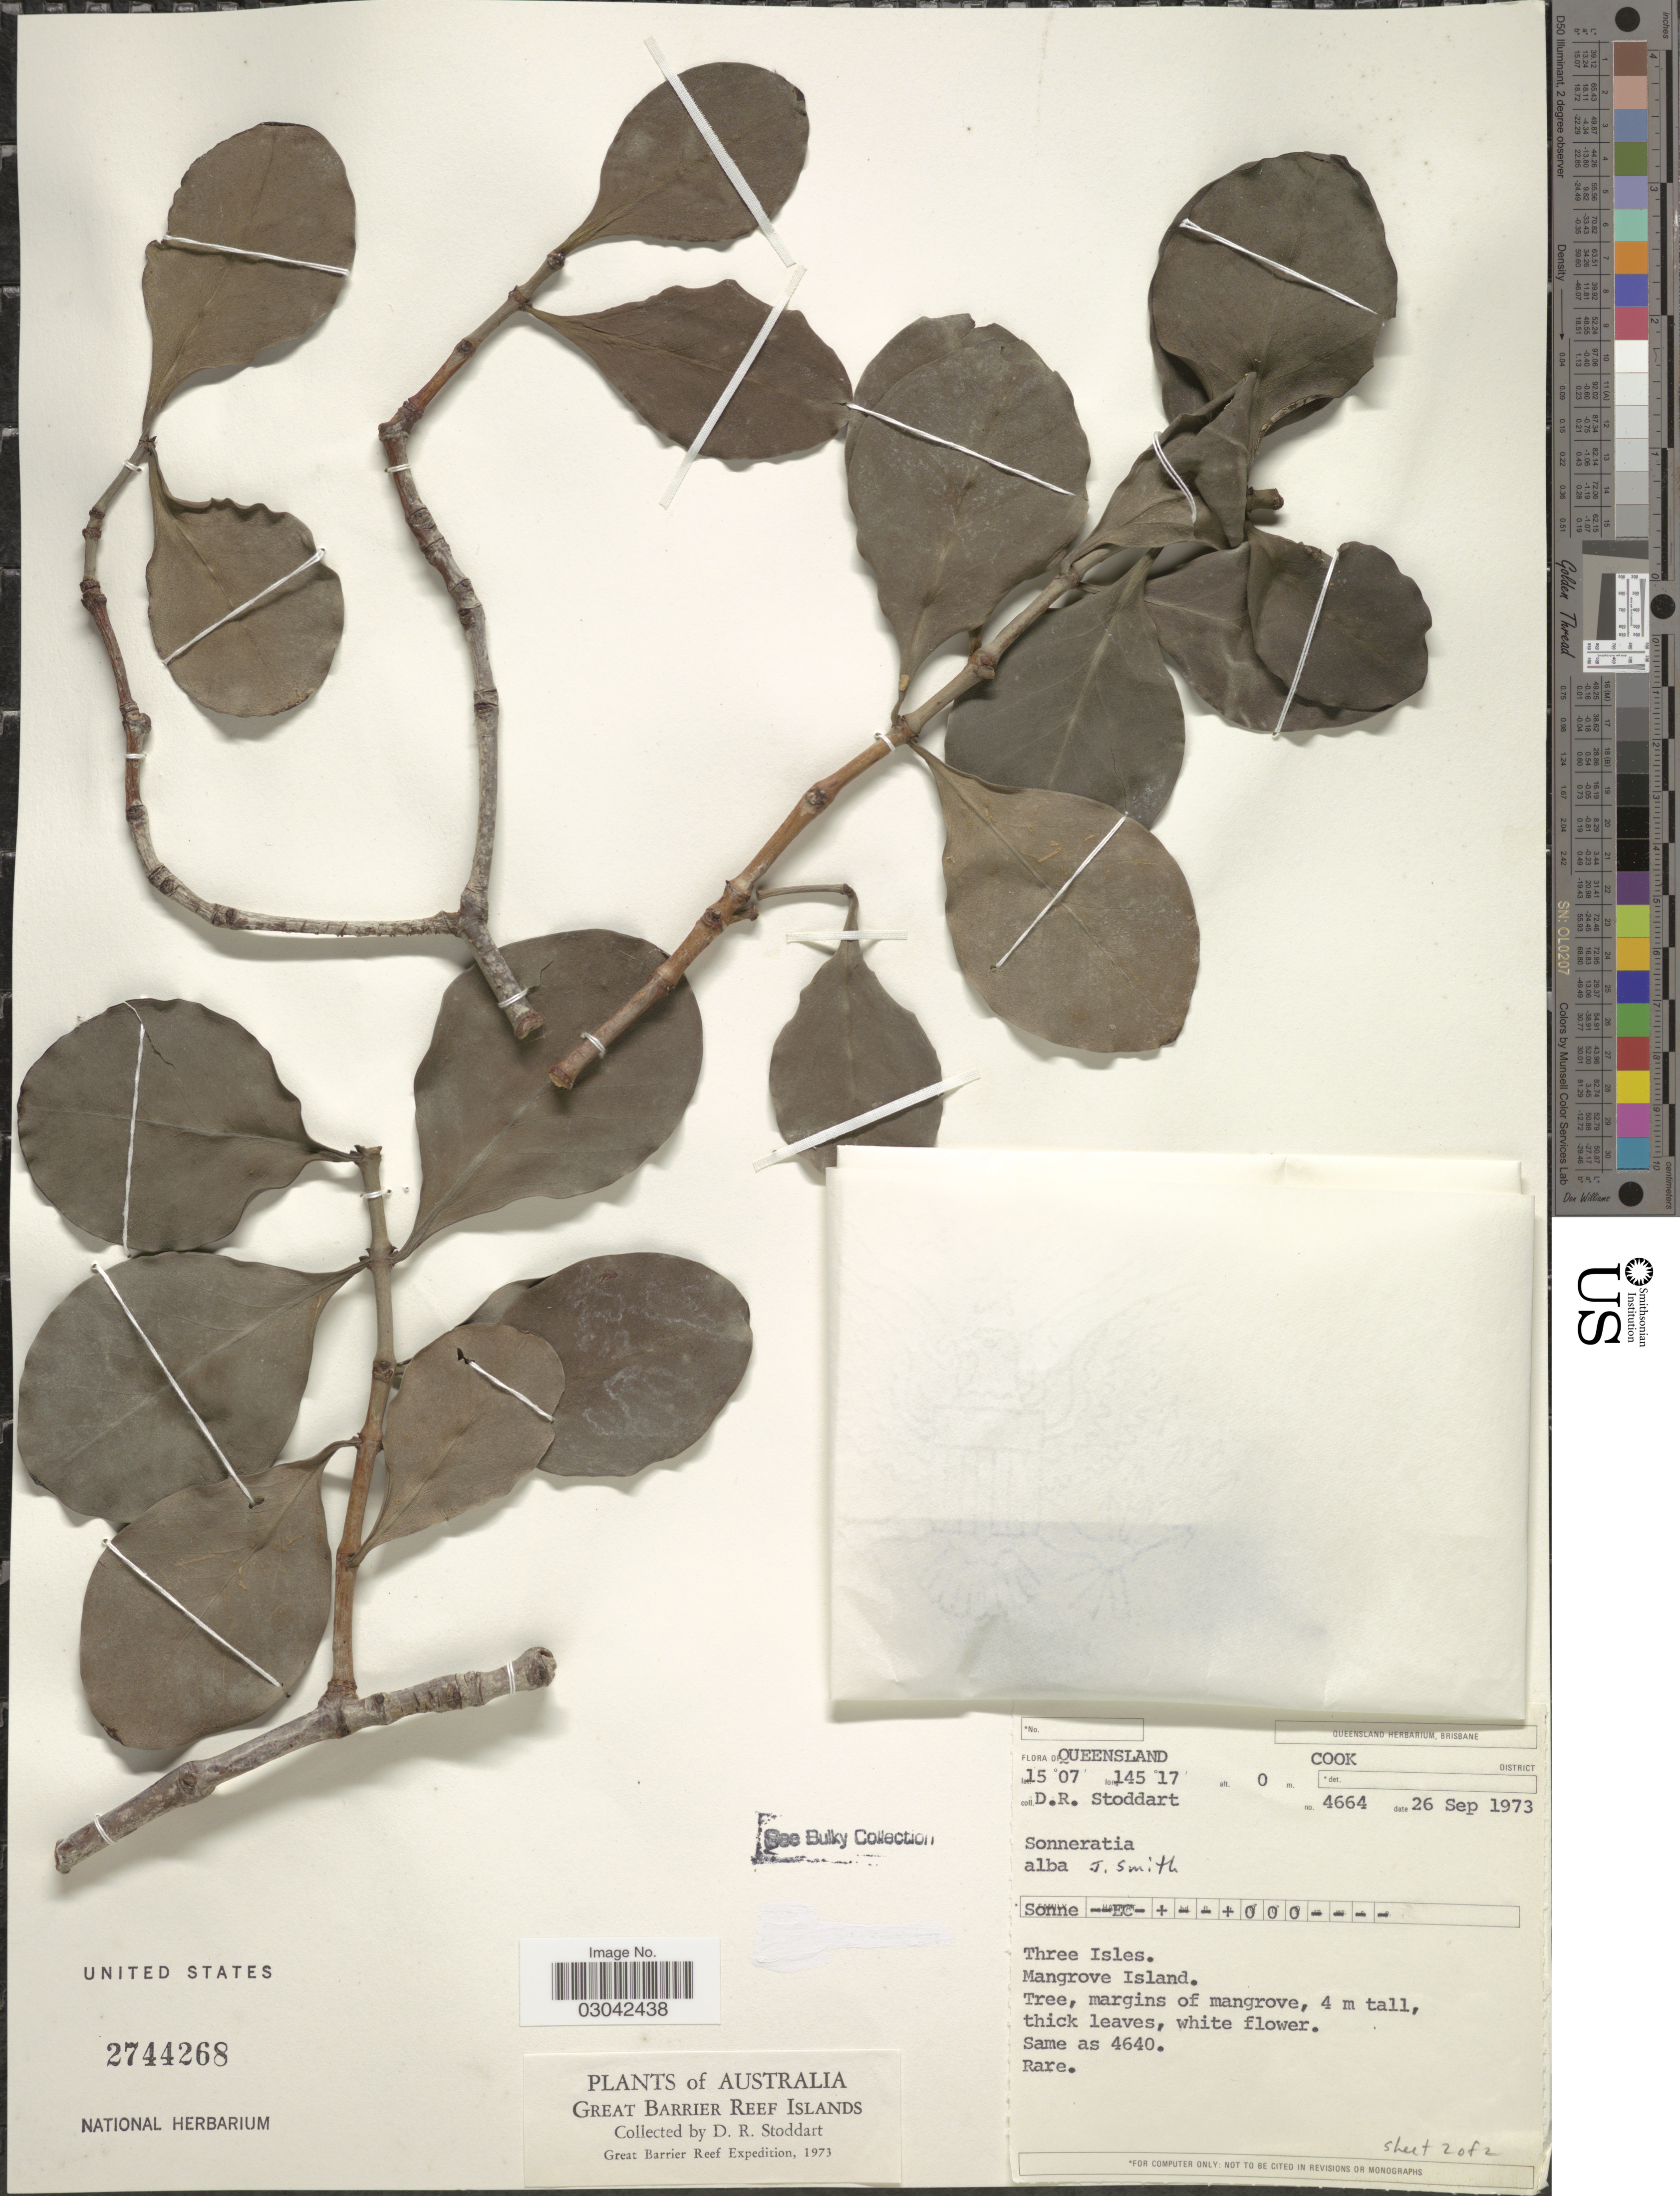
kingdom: Plantae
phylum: Tracheophyta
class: Magnoliopsida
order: Myrtales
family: Lythraceae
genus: Sonneratia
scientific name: Sonneratia alba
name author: Sm.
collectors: D. R. Stoddart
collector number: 4664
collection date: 1973-09-26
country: Australia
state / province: Queensland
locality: Cook District. Three Isles. Mangrove Island. Great Barrier Reef Islands.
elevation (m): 0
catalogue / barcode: US 2744268